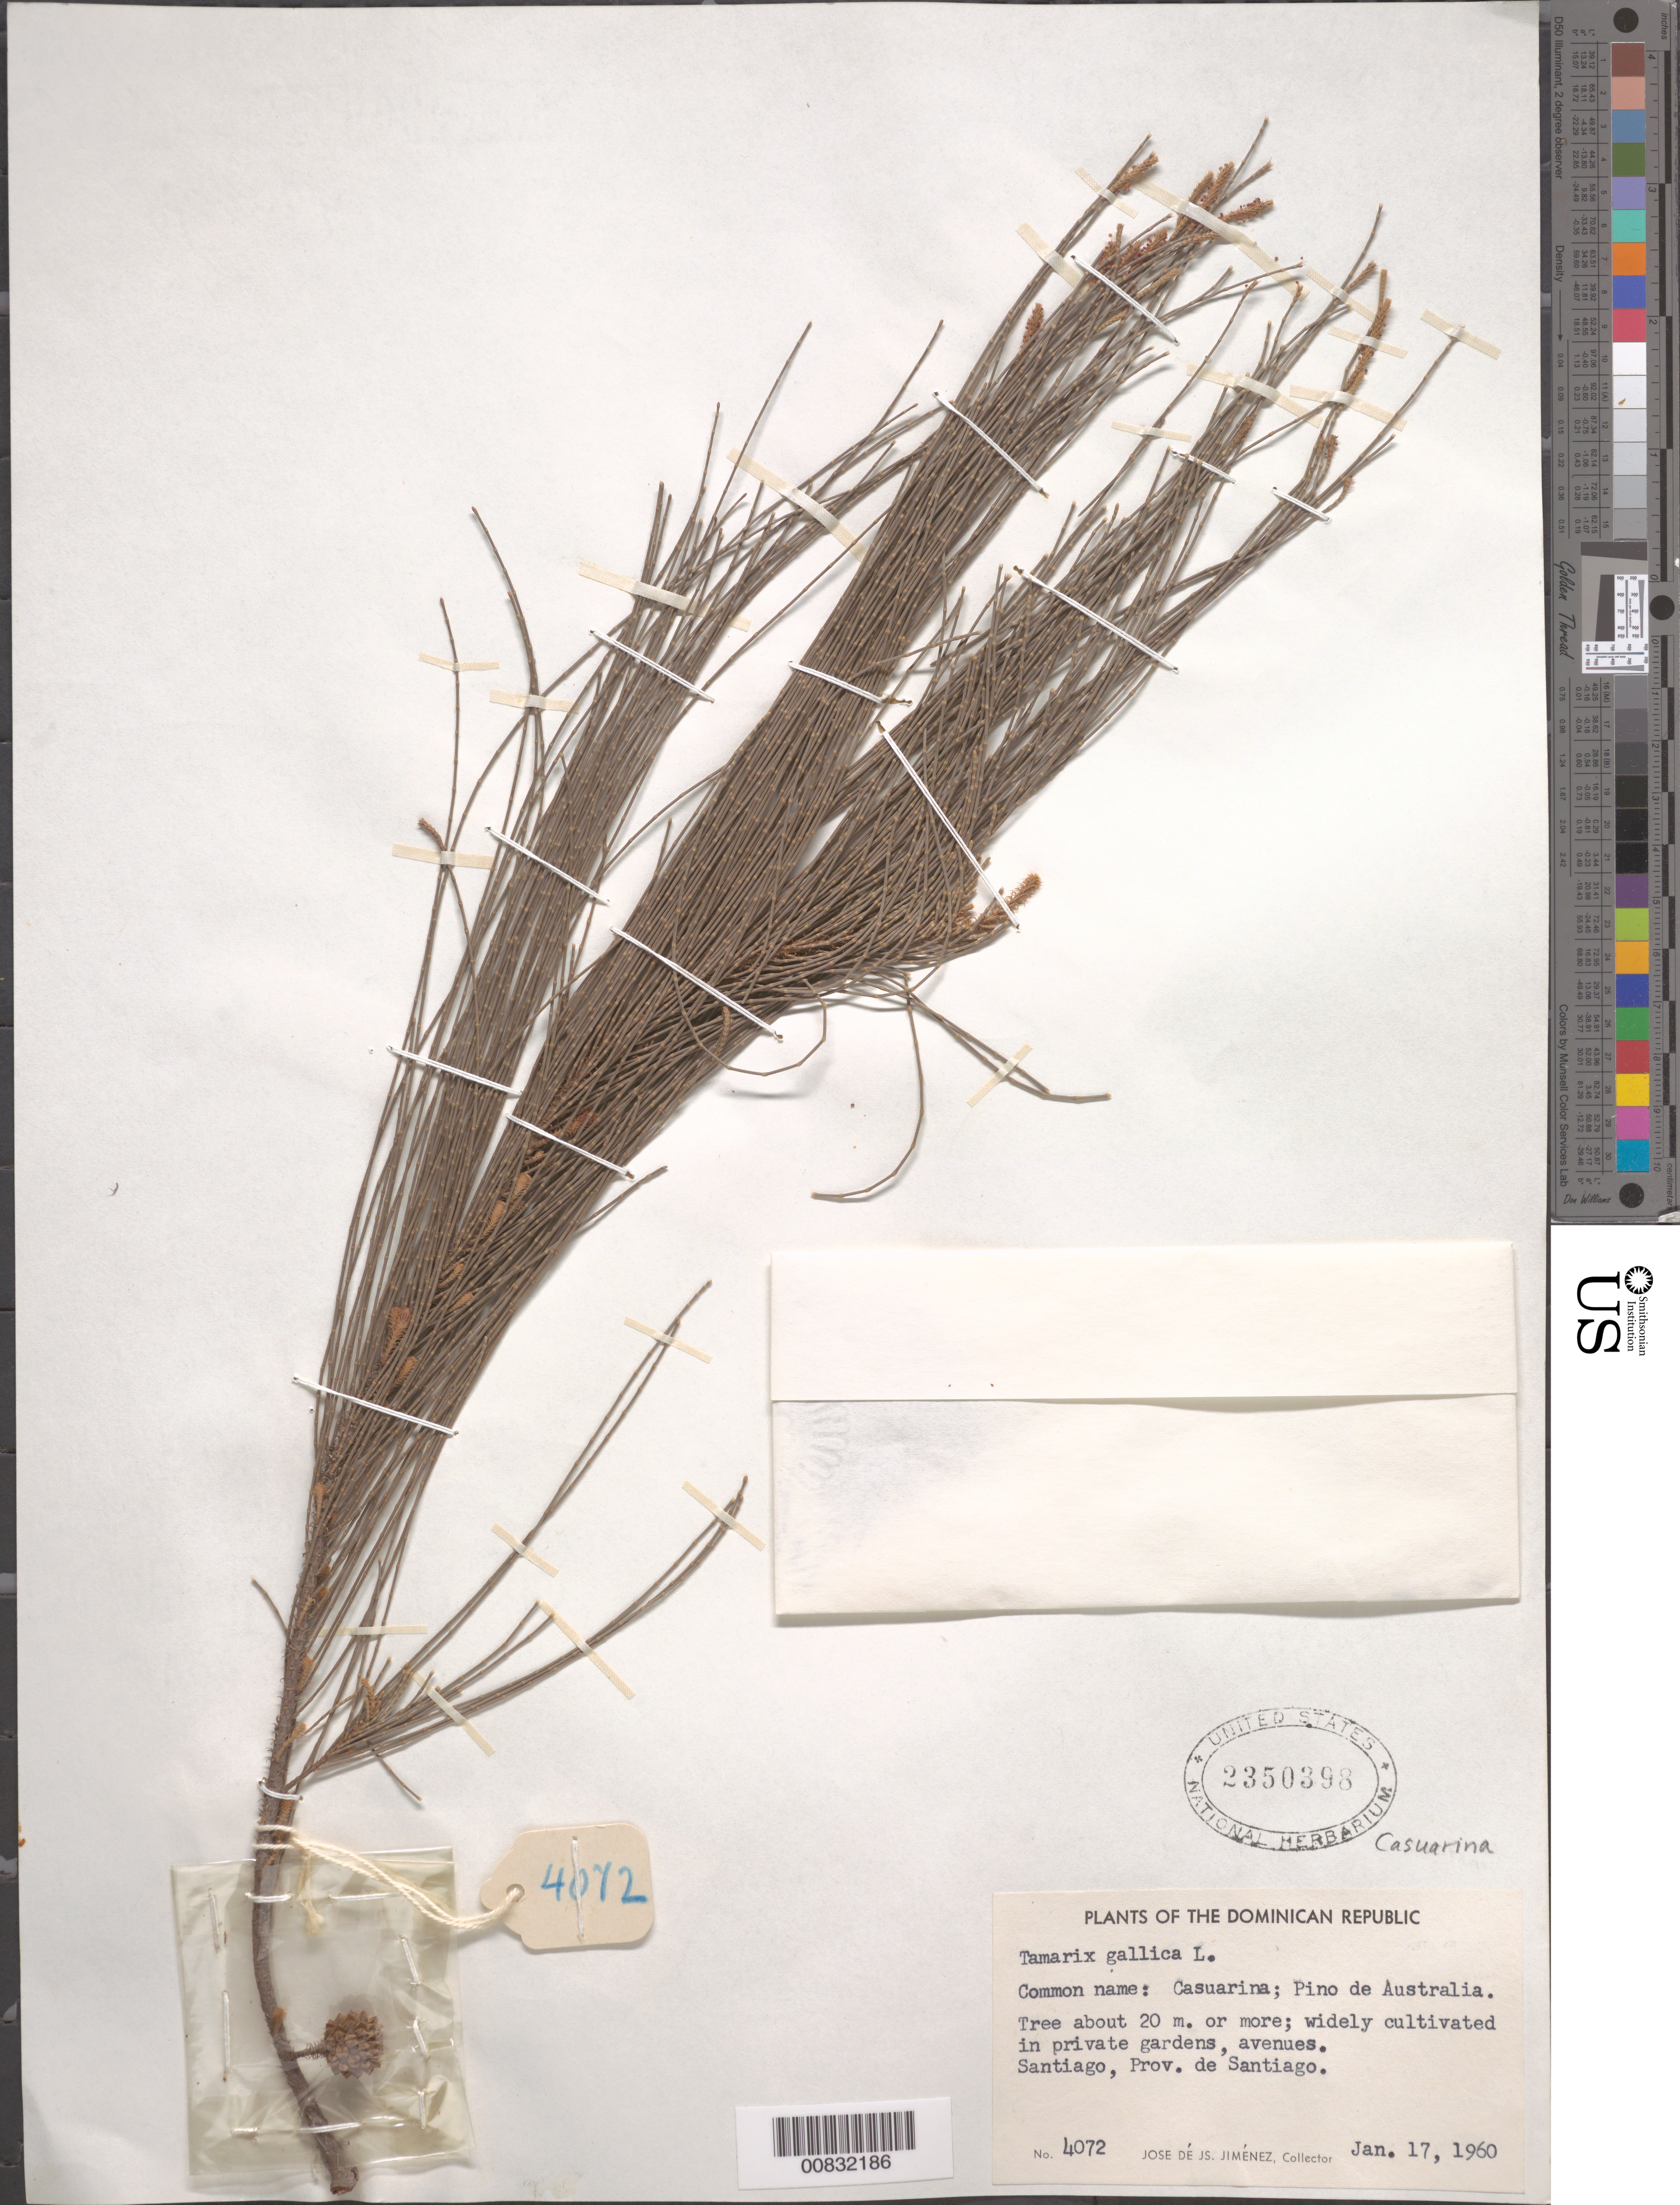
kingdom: Plantae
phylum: Tracheophyta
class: Magnoliopsida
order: Fagales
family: Casuarinaceae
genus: Casuarina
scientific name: Casuarina equisetifolia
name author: L.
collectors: J. J. Jiménez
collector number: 4072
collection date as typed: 17 Jan 1960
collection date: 1960-01-17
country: Dominican Republic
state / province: Santiago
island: Hispaniola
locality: Santiago.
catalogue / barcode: US 2350398